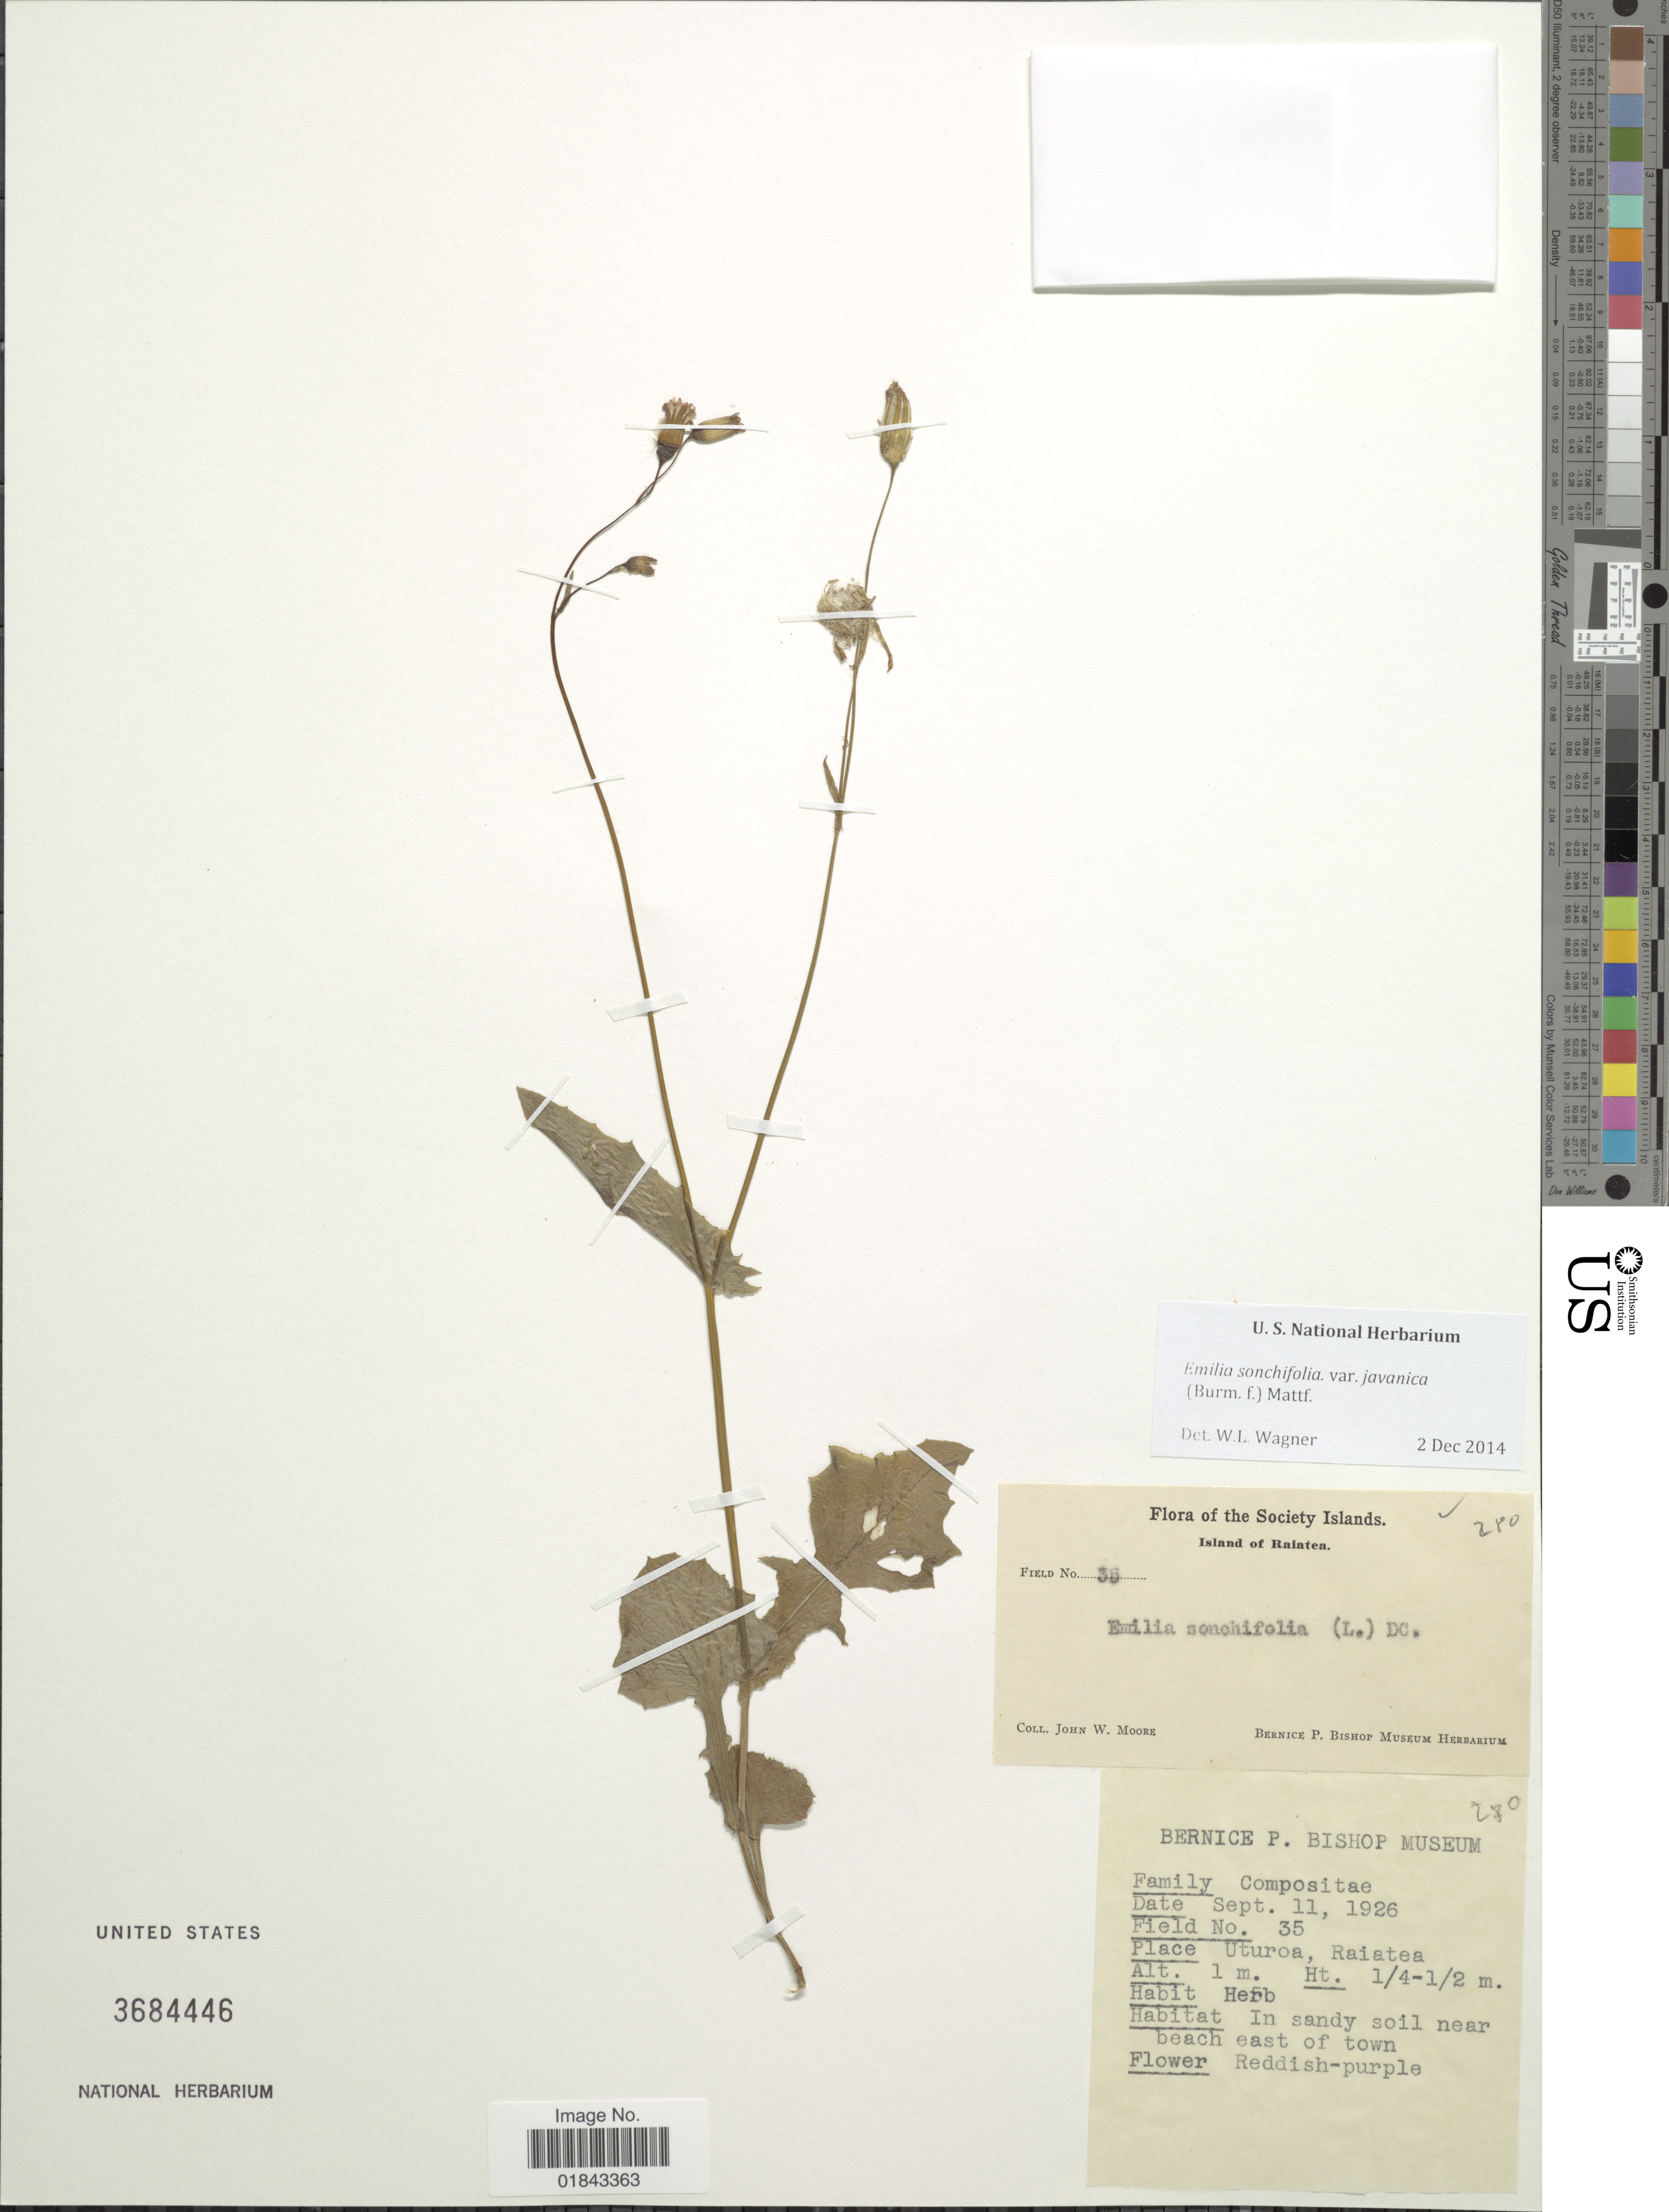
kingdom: Plantae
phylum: Tracheophyta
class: Magnoliopsida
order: Asterales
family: Asteraceae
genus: Emilia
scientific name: Emilia sonchifolia var. javanica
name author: (Burm. f.) Mattf.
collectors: J. Moore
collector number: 35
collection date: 1926-09-11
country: French Polynesia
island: Raiatea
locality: The Society Islands, Island of Raiatea, Uturoa, in sandy soil near beach east of town.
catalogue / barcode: US 3684446